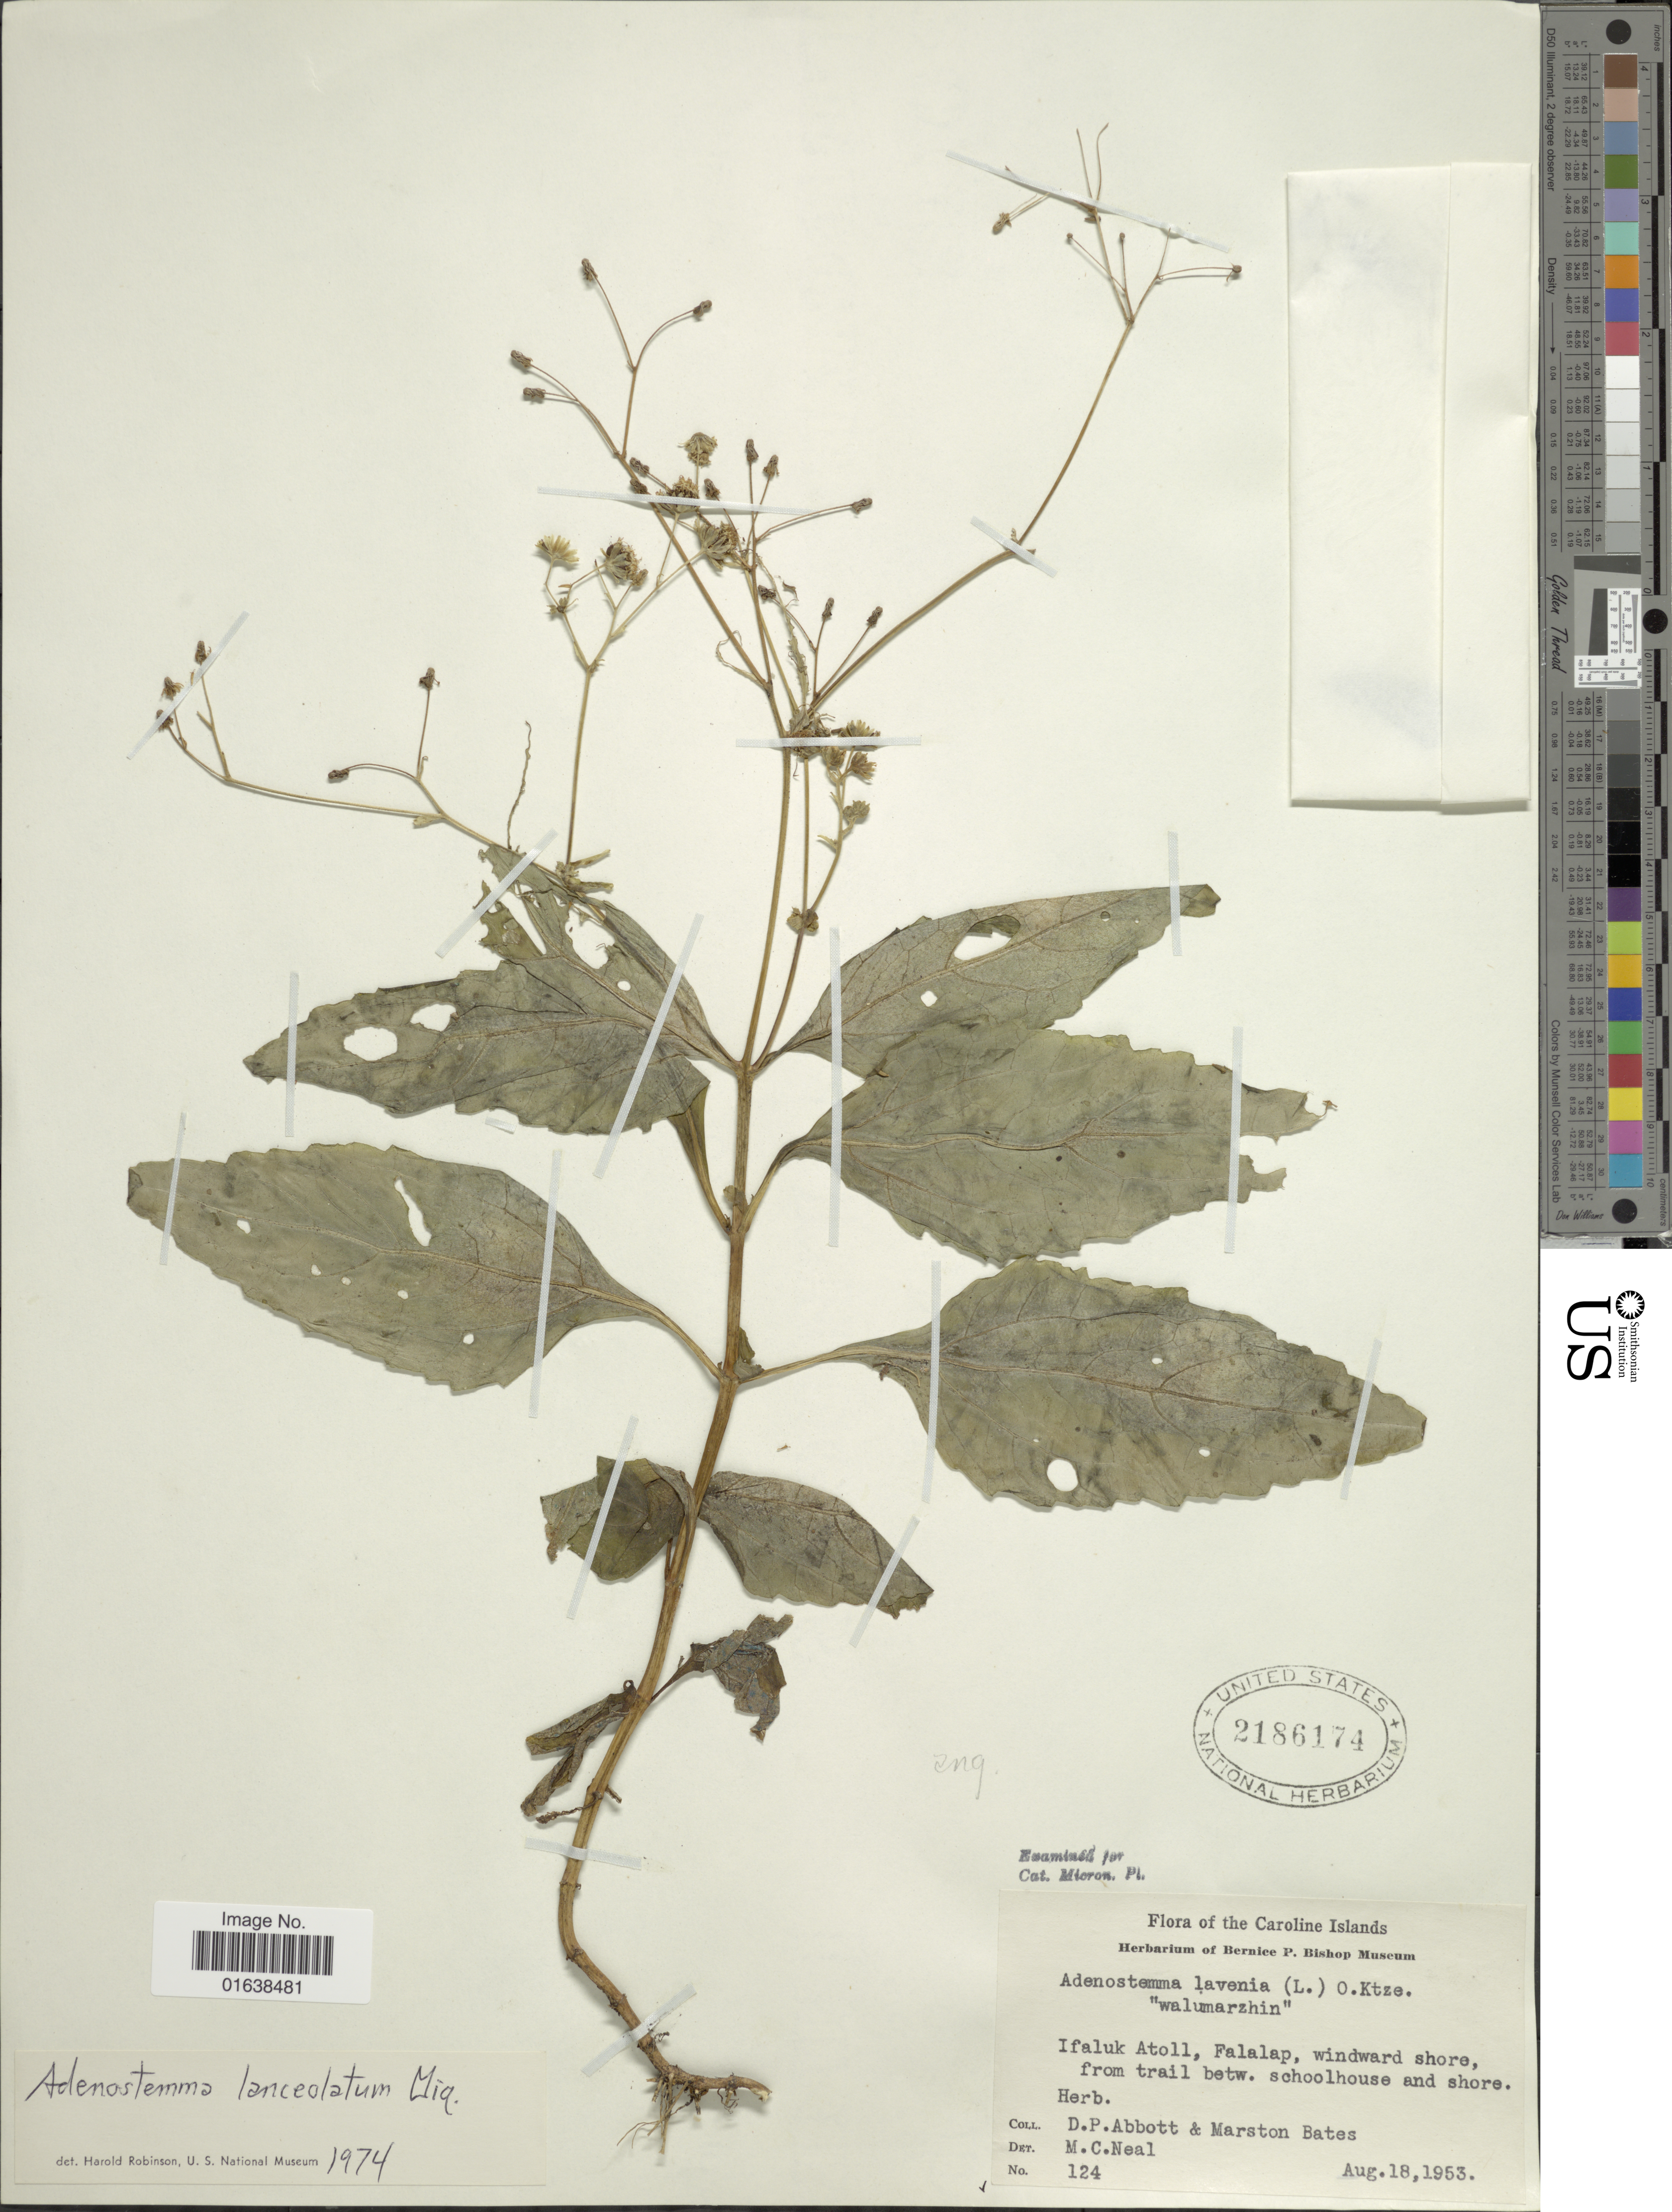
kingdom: Plantae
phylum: Tracheophyta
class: Magnoliopsida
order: Asterales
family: Asteraceae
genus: Adenostemma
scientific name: Adenostemma lanceolatum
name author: Miq.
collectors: D. P. Abbott & M. Bates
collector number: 124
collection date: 1953-08-18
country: Micronesia, Federated States of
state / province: Yap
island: Ifalik [Ifaluk] Atoll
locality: The Caronline Islands. Ifaluk Atoll, Falalap, windward shore, from trail betw. schoolhouse and shore.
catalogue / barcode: US 2186174